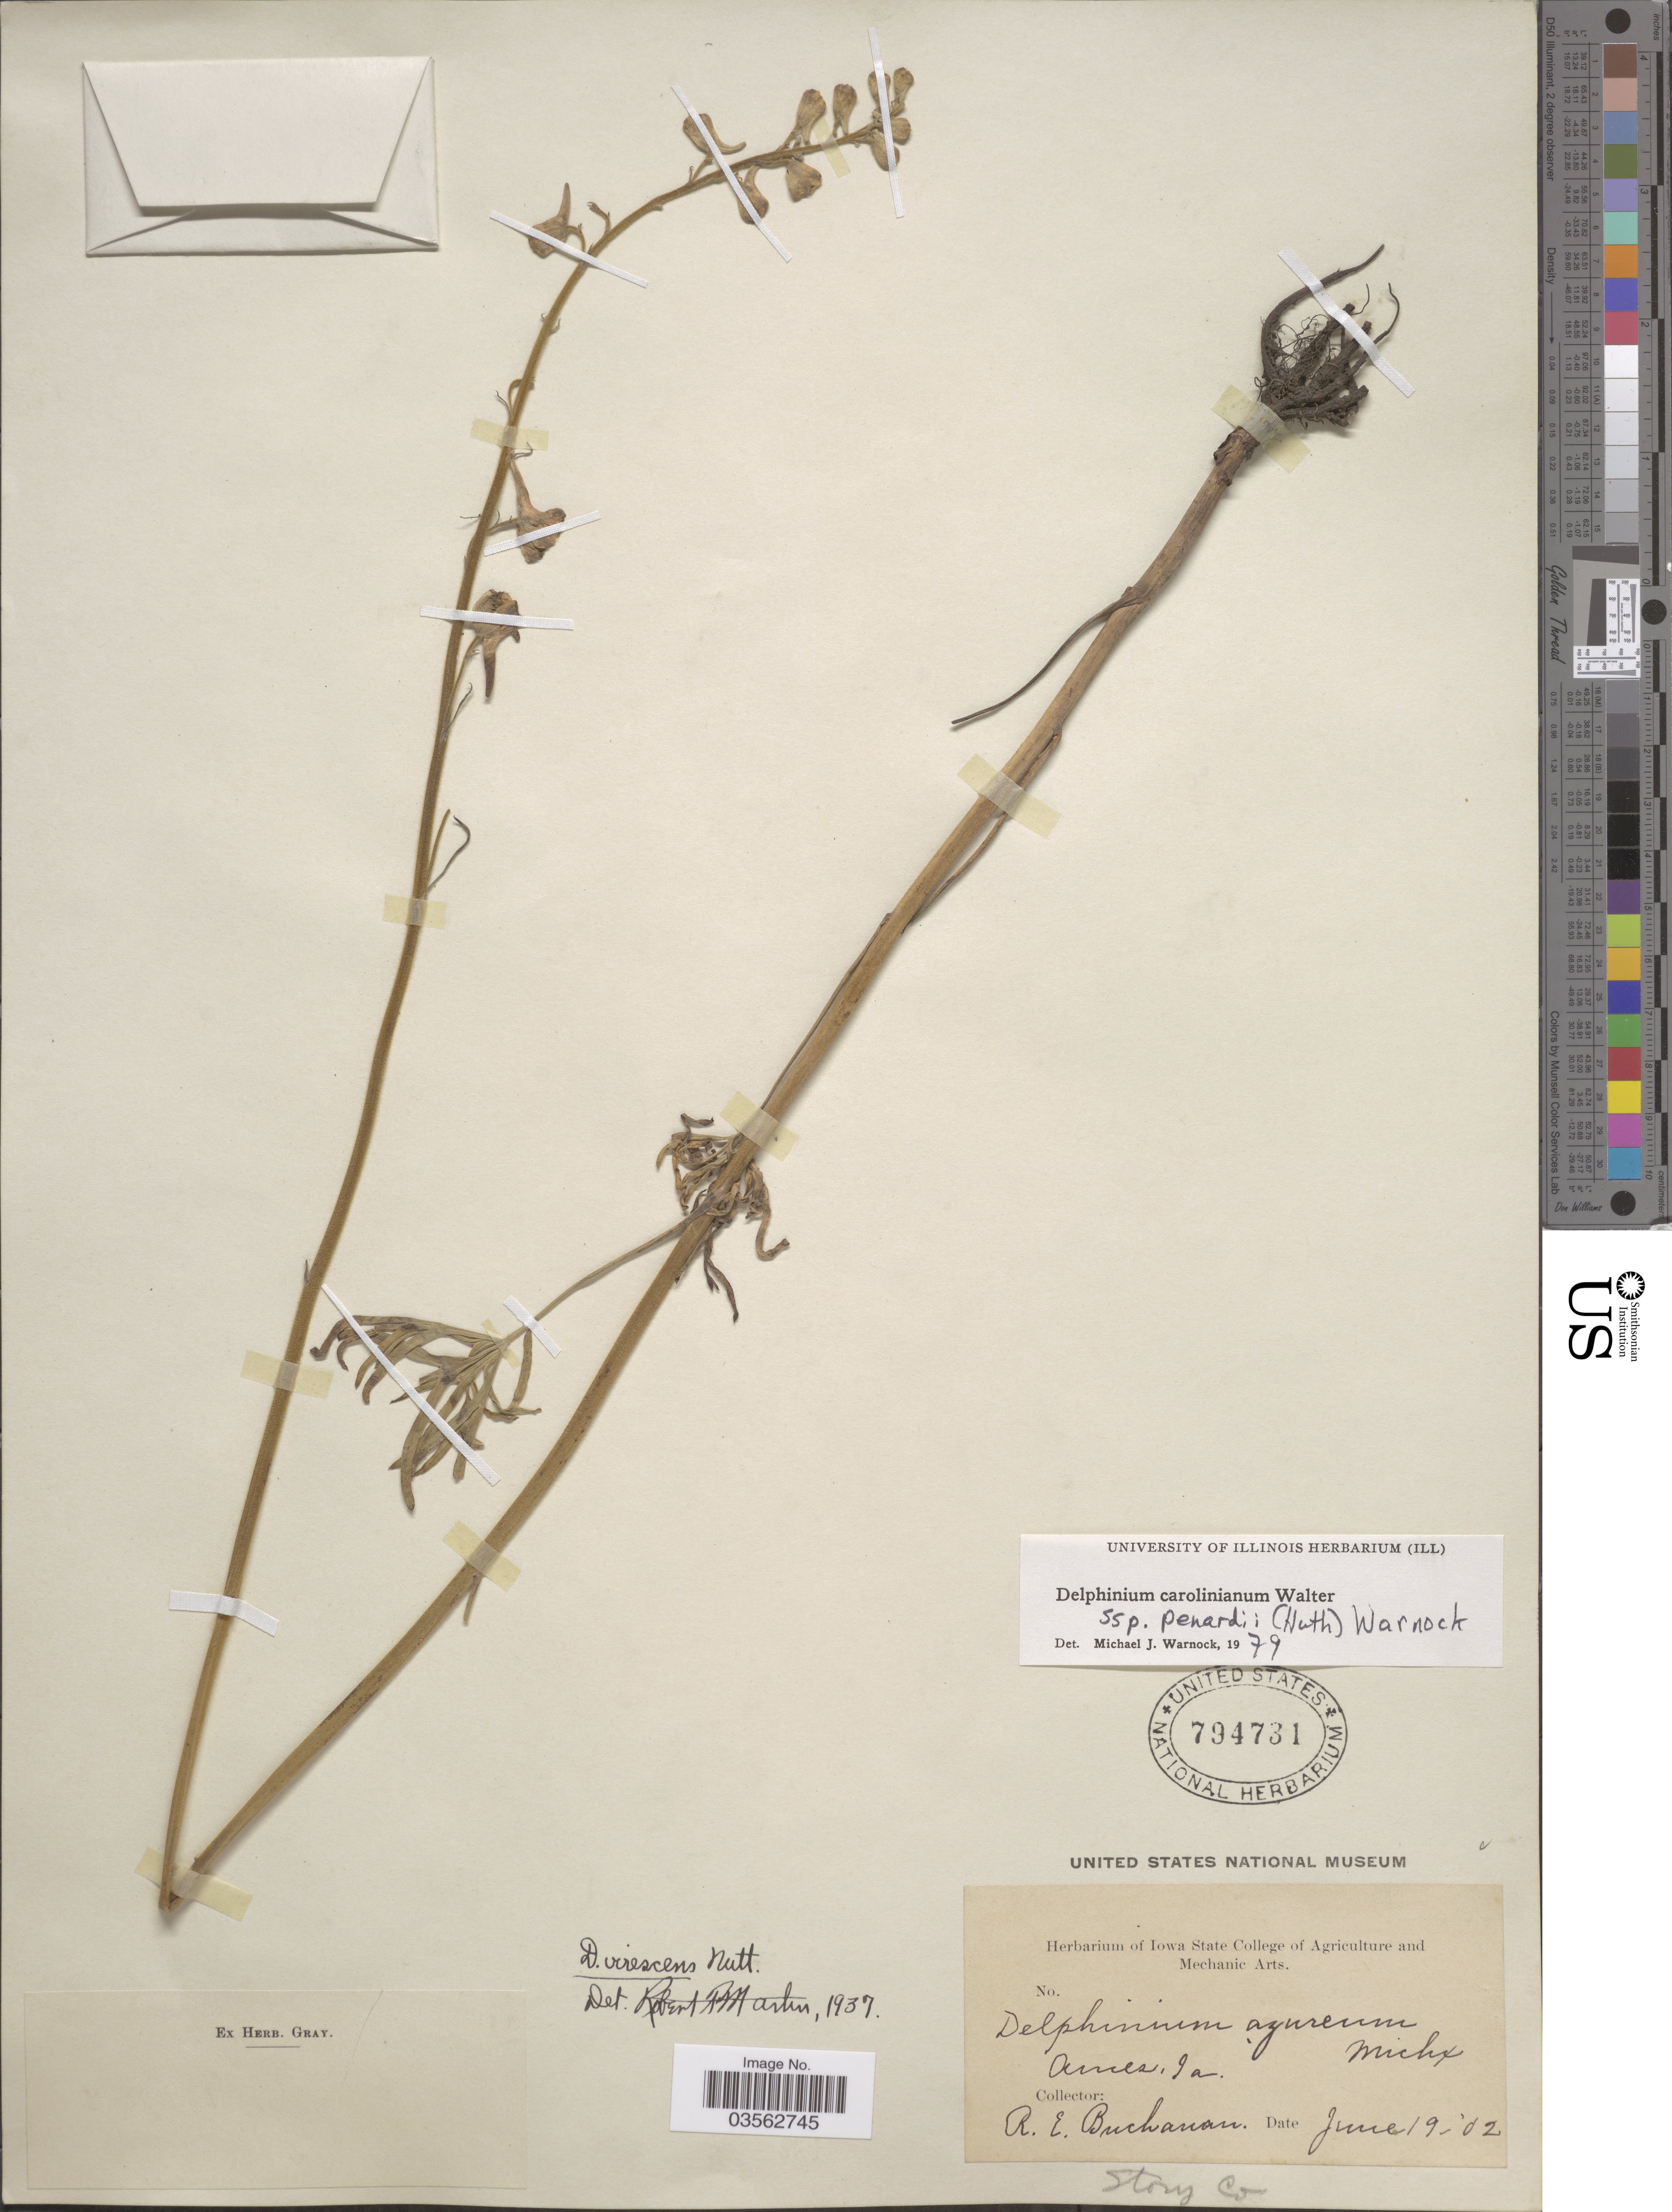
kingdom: Plantae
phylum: Tracheophyta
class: Magnoliopsida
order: Ranunculales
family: Ranunculaceae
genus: Delphinium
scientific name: Delphinium carolinianum subsp. penardii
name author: (Huth) M.J. Warnock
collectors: R. Buchanan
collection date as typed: Transcribed d/m/y: 19/6/2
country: United States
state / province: Iowa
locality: Ames. Story Co.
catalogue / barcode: US 794731